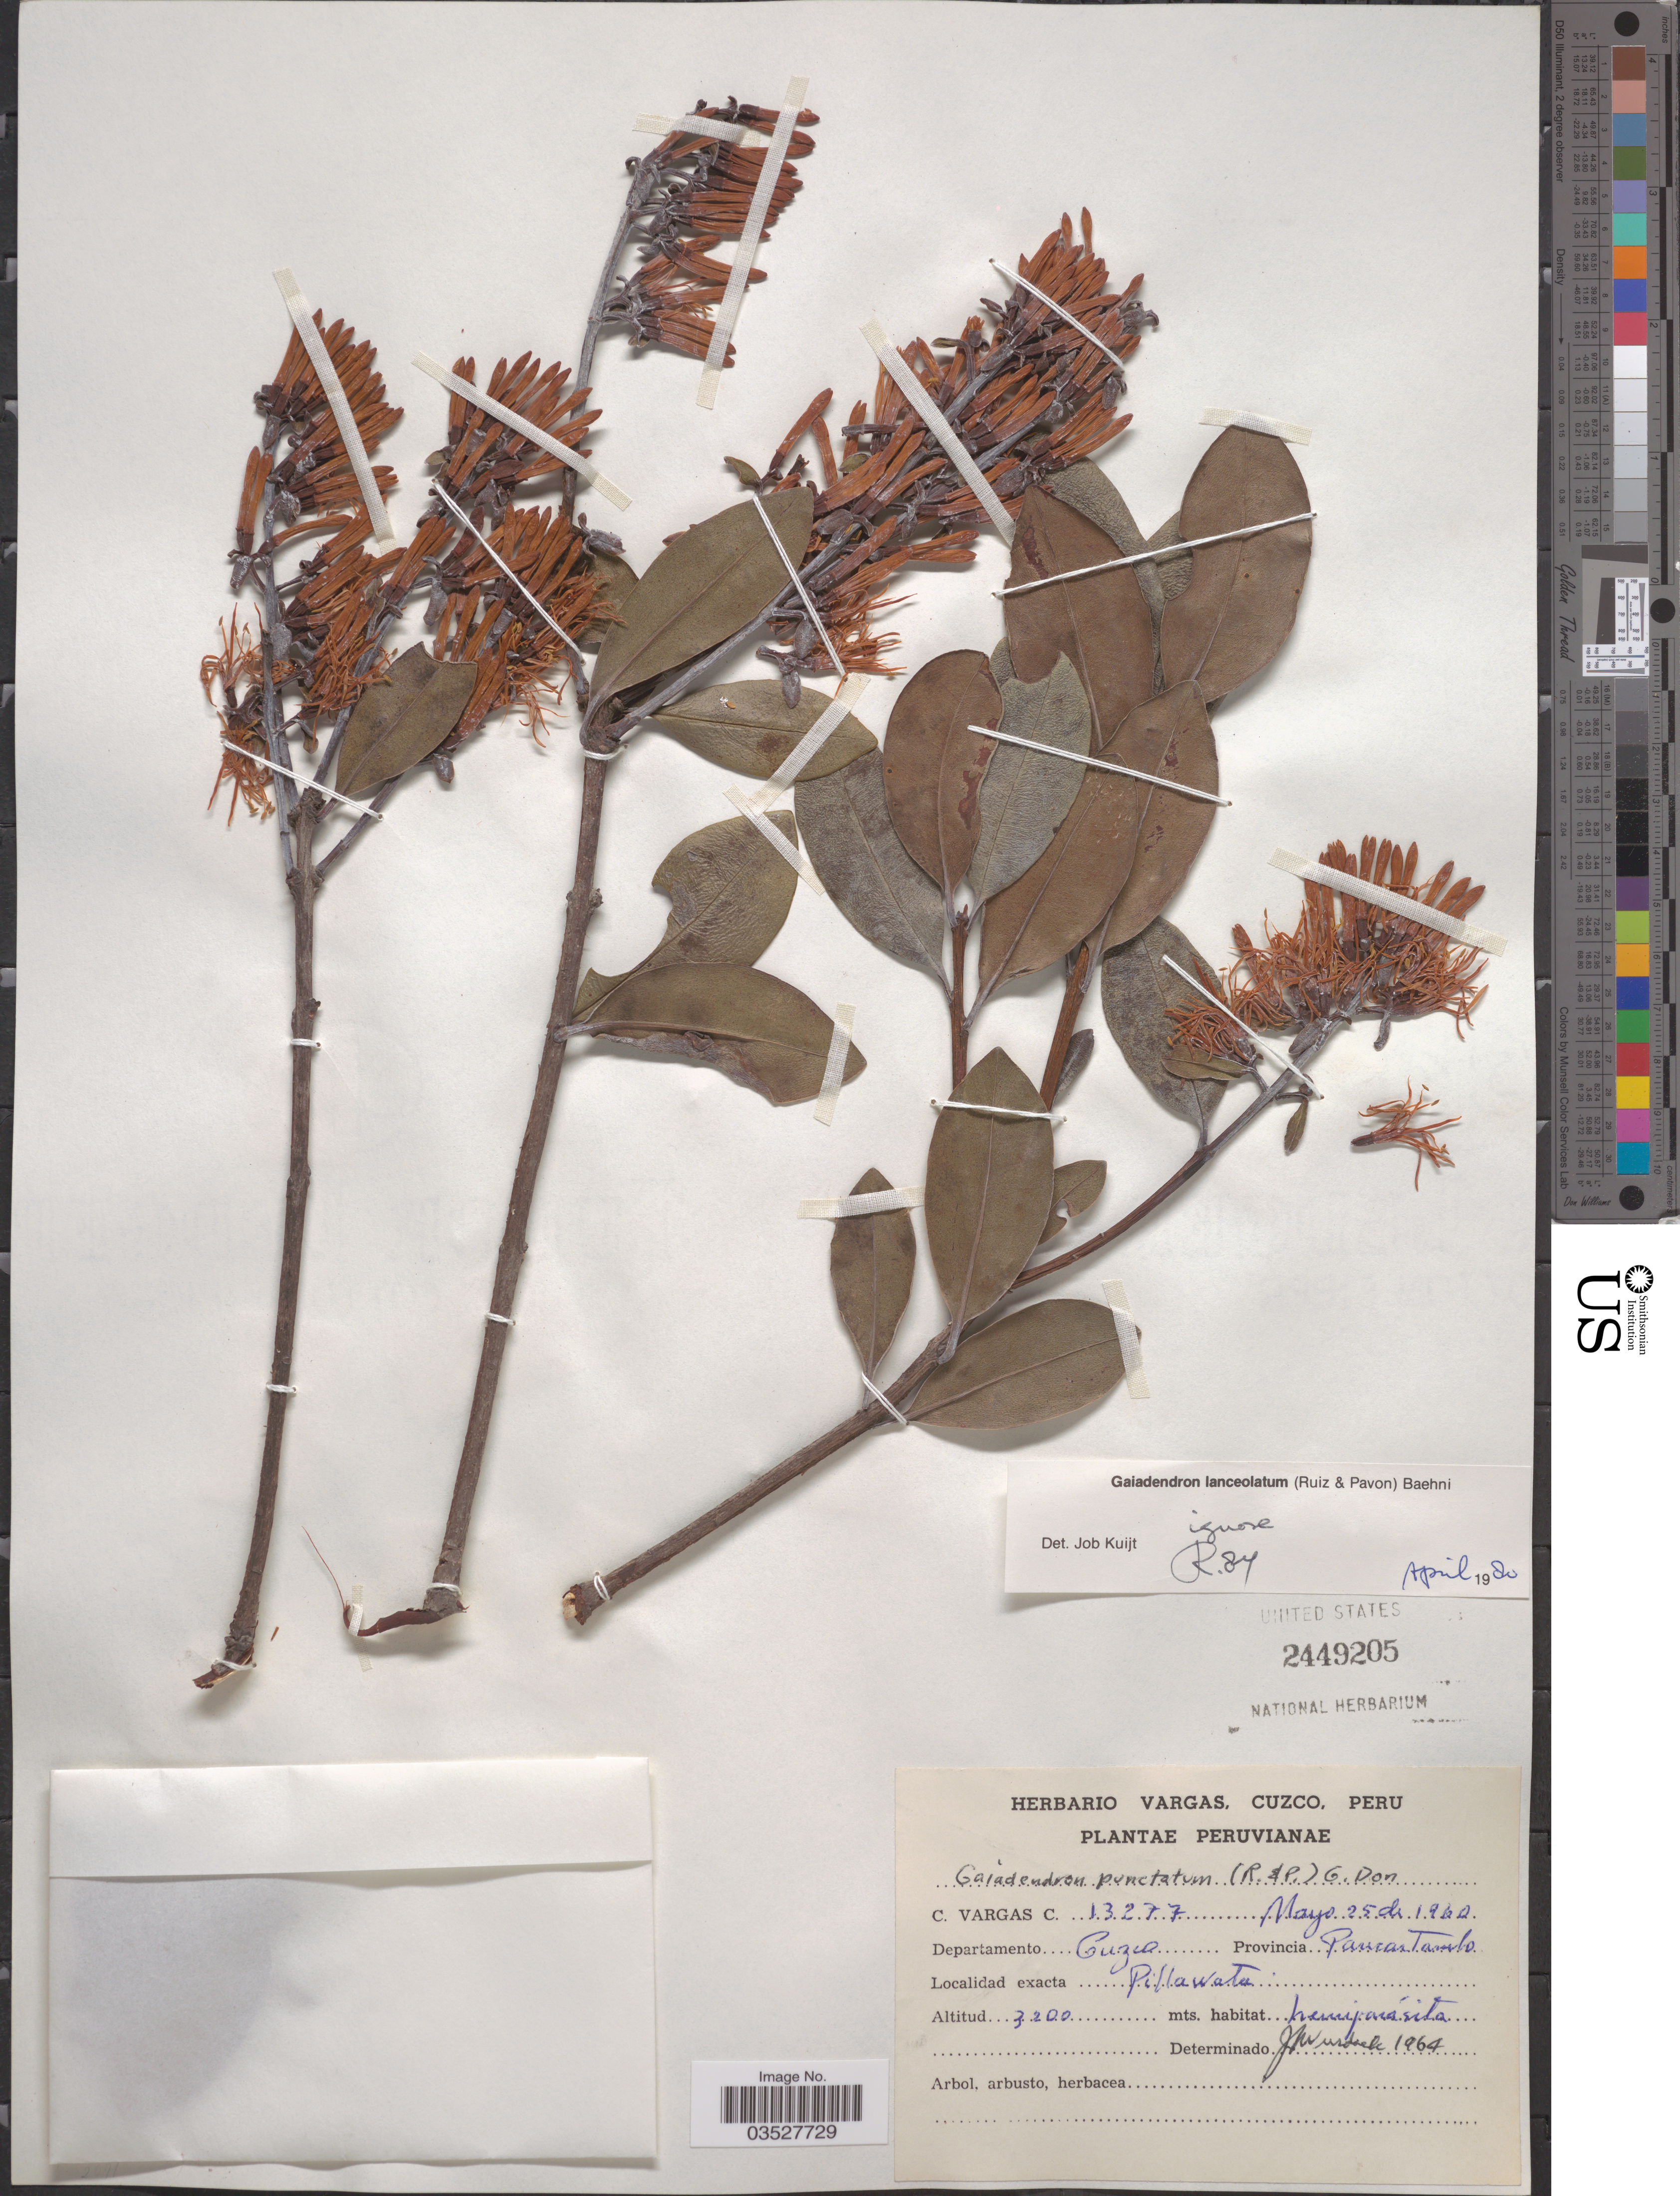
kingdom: Plantae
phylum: Tracheophyta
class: Magnoliopsida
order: Santalales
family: Loranthaceae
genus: Gaiadendron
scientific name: Gaiadendron punctatum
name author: (Ruiz & Pav.) G. Don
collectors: C. Vargas Calderón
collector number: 13277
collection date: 1960-05-25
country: Peru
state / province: Cusco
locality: Departamento Cuzco. Provincia Paucartambo. Pillawata.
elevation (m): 3200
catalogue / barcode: US 2449205